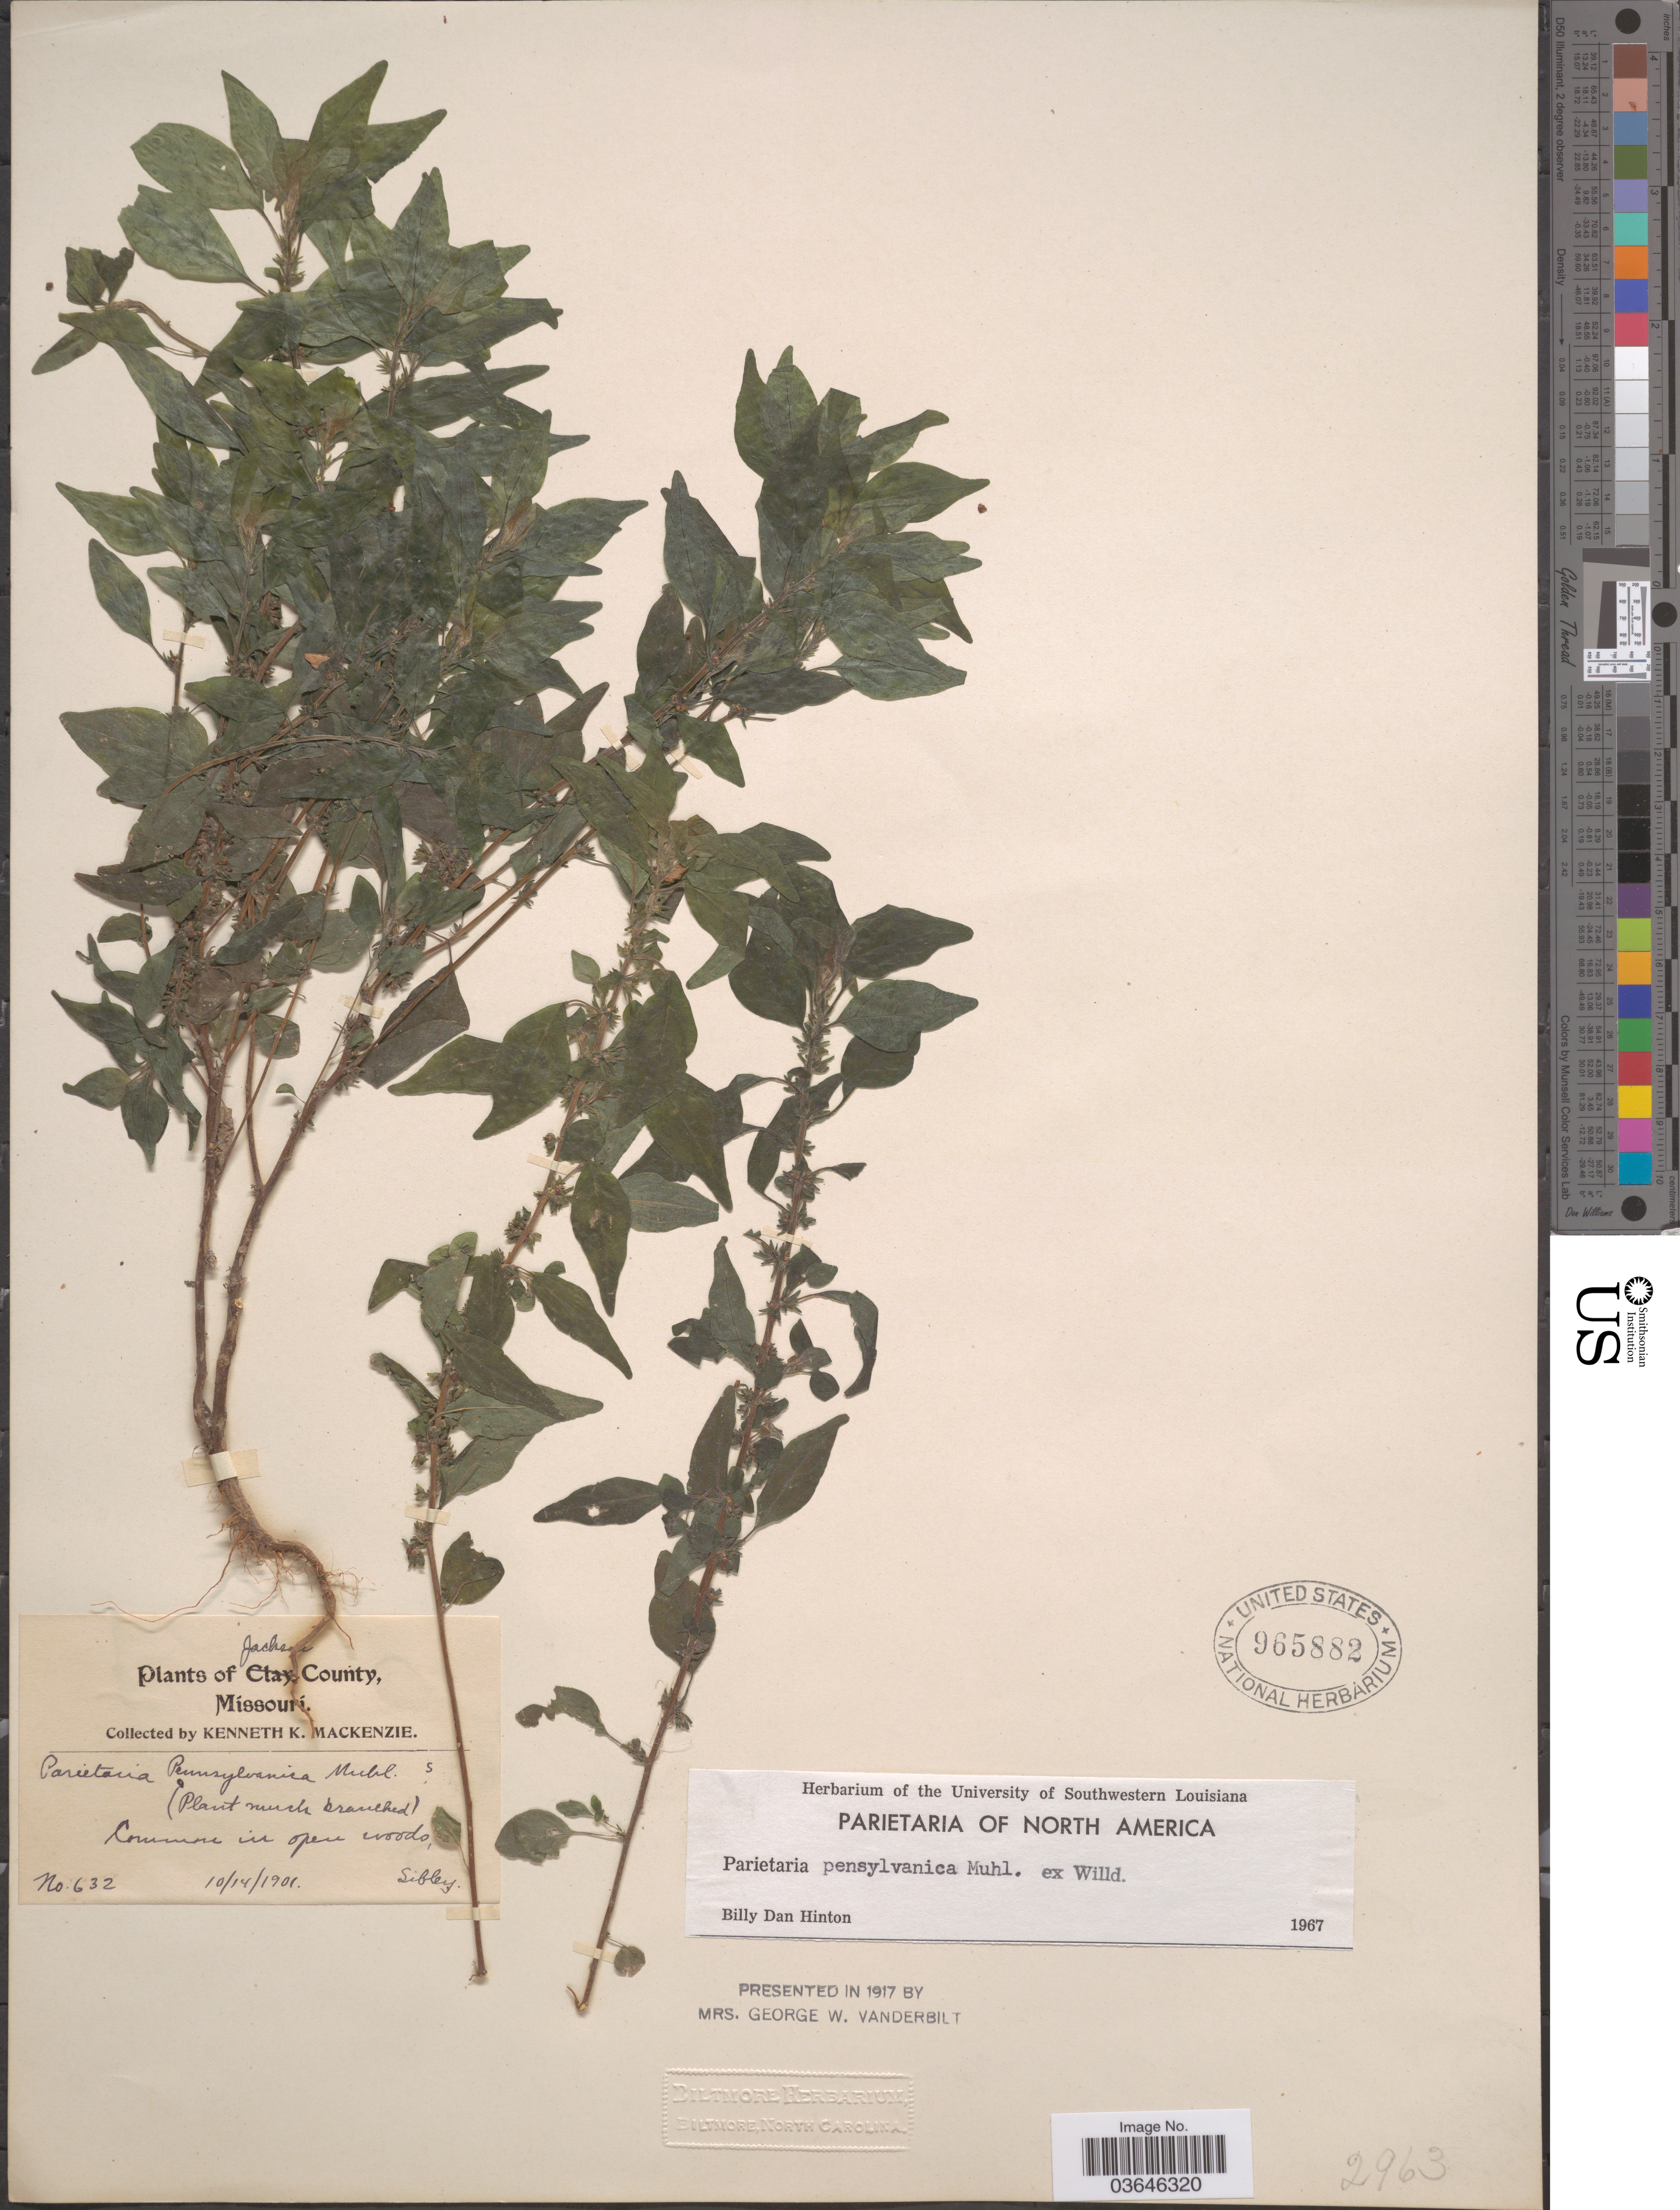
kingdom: Plantae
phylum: Tracheophyta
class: Magnoliopsida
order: Rosales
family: Urticaceae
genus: Parietaria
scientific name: Parietaria pensylvanica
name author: Muhl. ex Willd.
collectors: K. K. Mackenzie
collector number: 632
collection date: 1901-10-14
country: United States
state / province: Missouri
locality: Sibley.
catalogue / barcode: US 965882